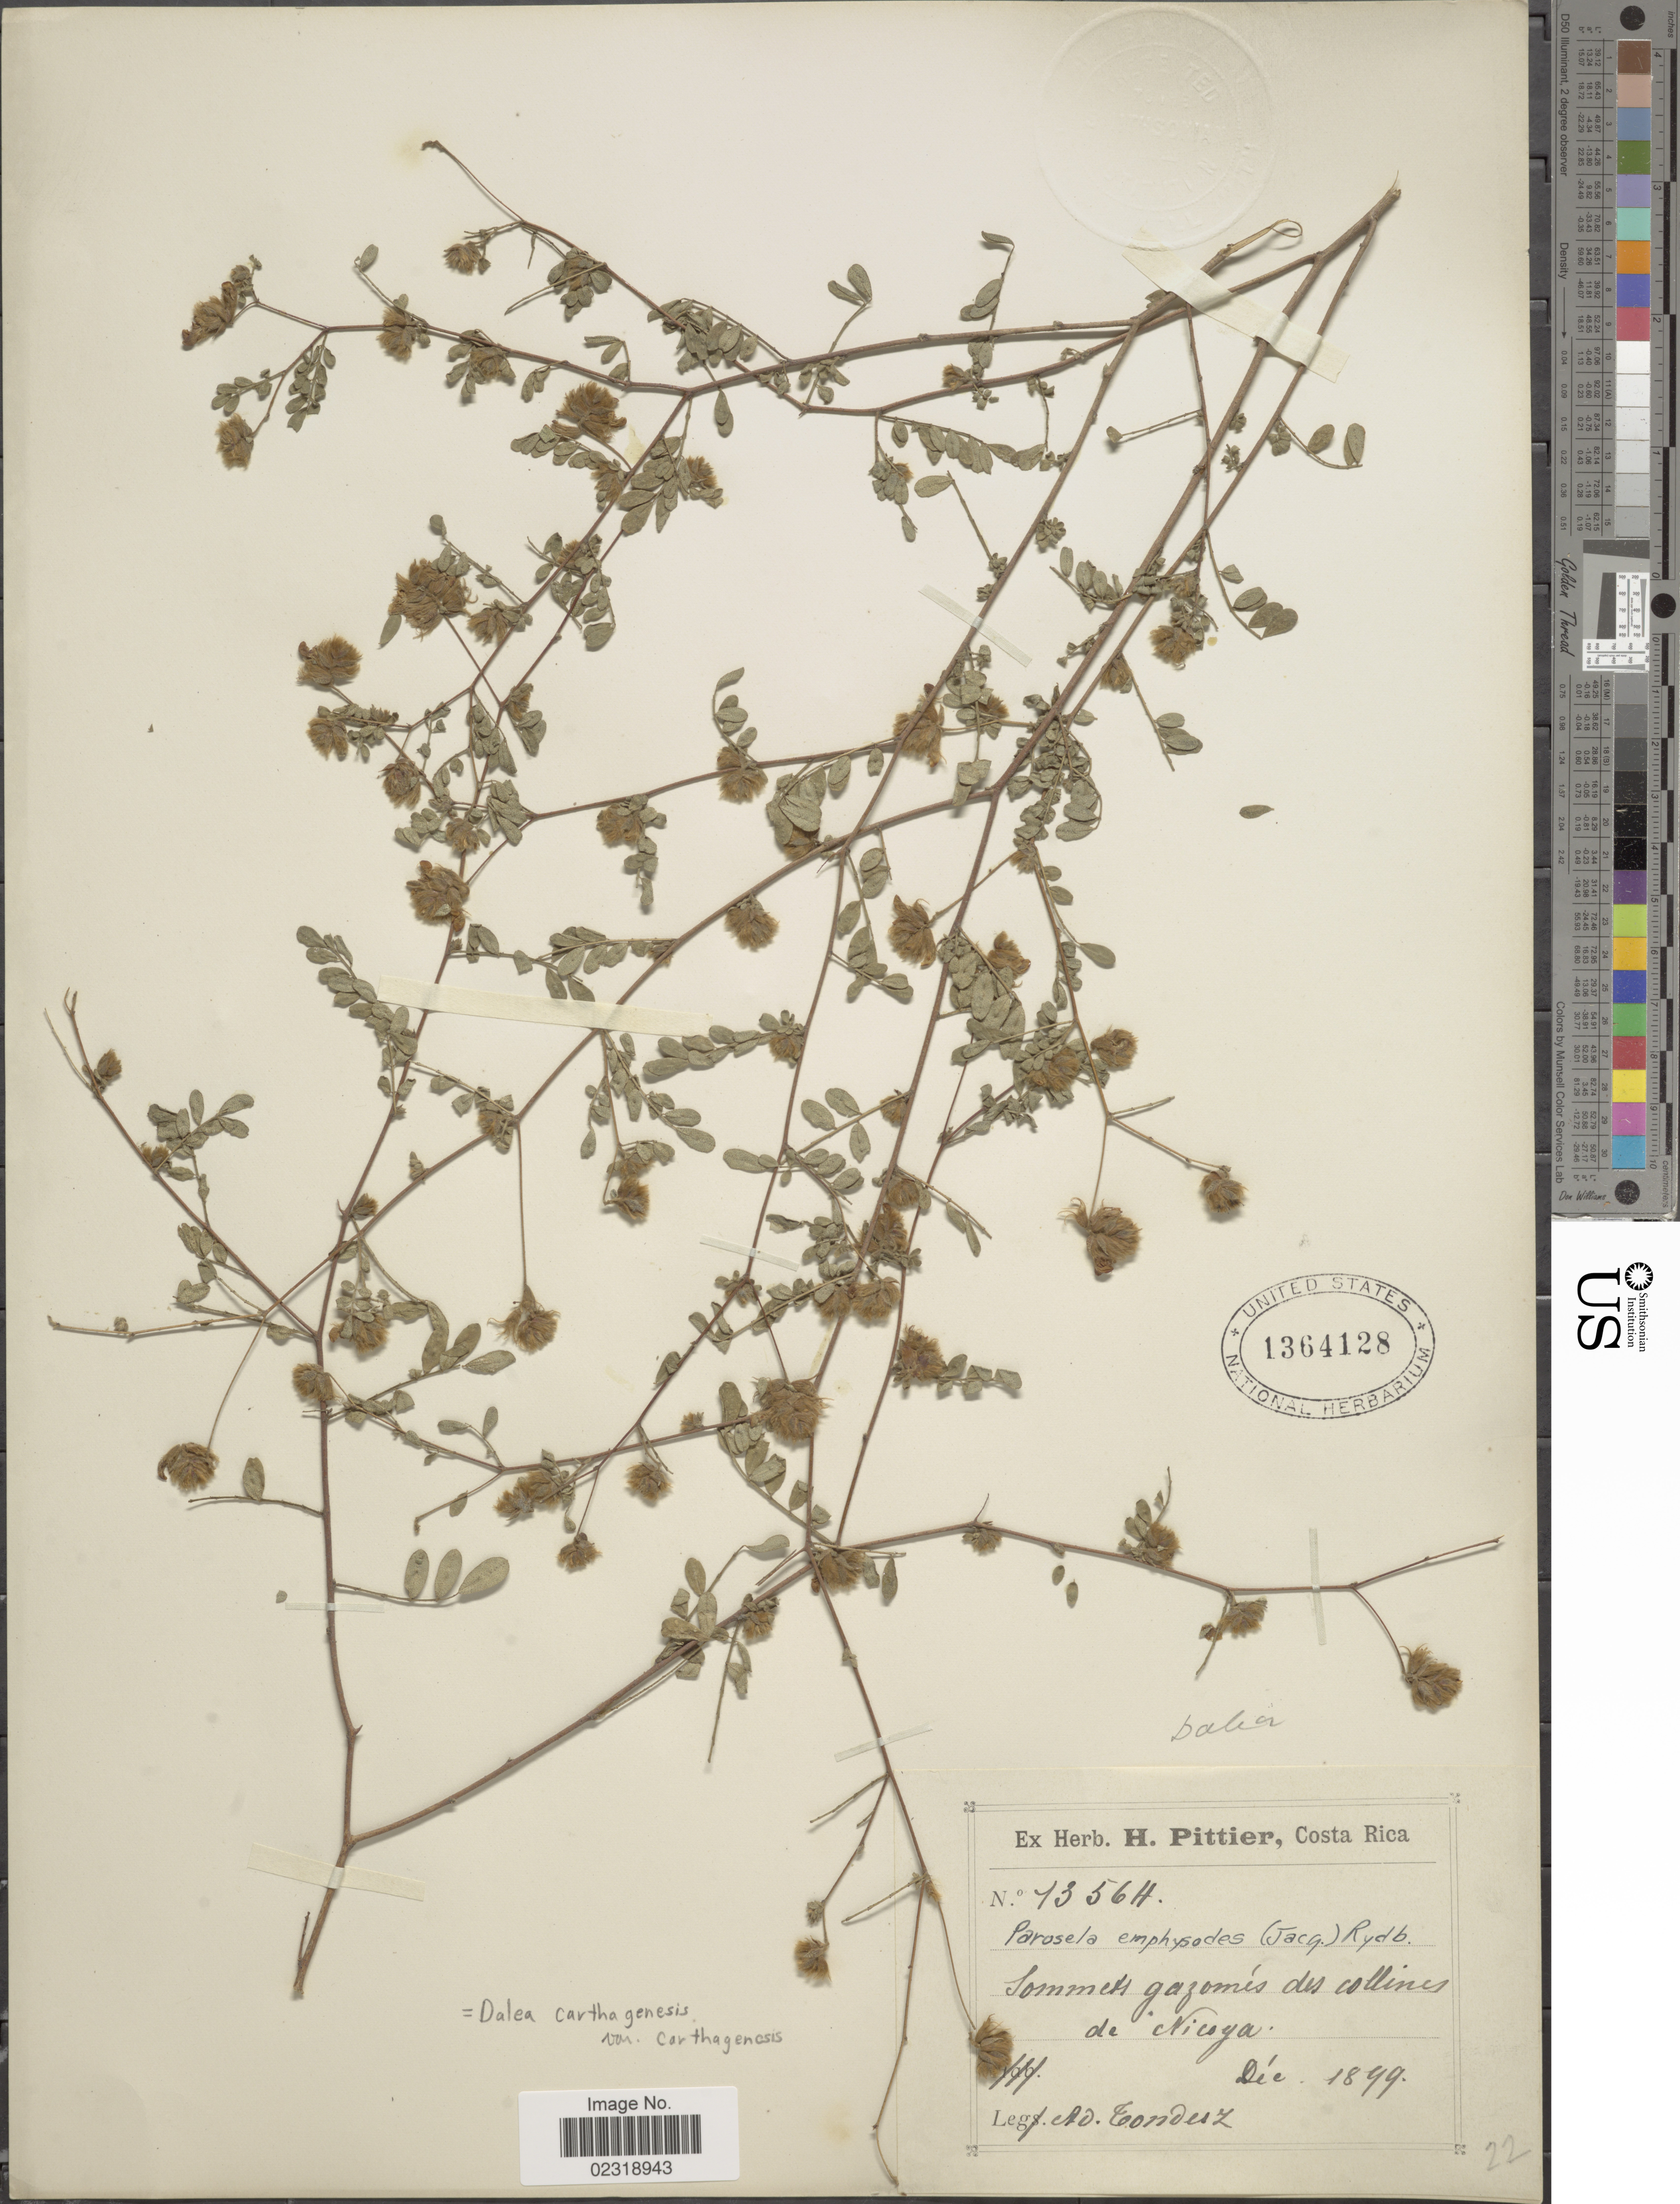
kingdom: Plantae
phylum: Tracheophyta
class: Magnoliopsida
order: Fabales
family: Fabaceae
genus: Dalea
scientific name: Dalea carthagenensis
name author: (Jacq.) J.F. Macbr.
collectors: A. Tonduz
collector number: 13564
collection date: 1899-12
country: Costa Rica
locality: Sommets gazonnés des collines de Nicoya.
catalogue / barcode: US 1364128